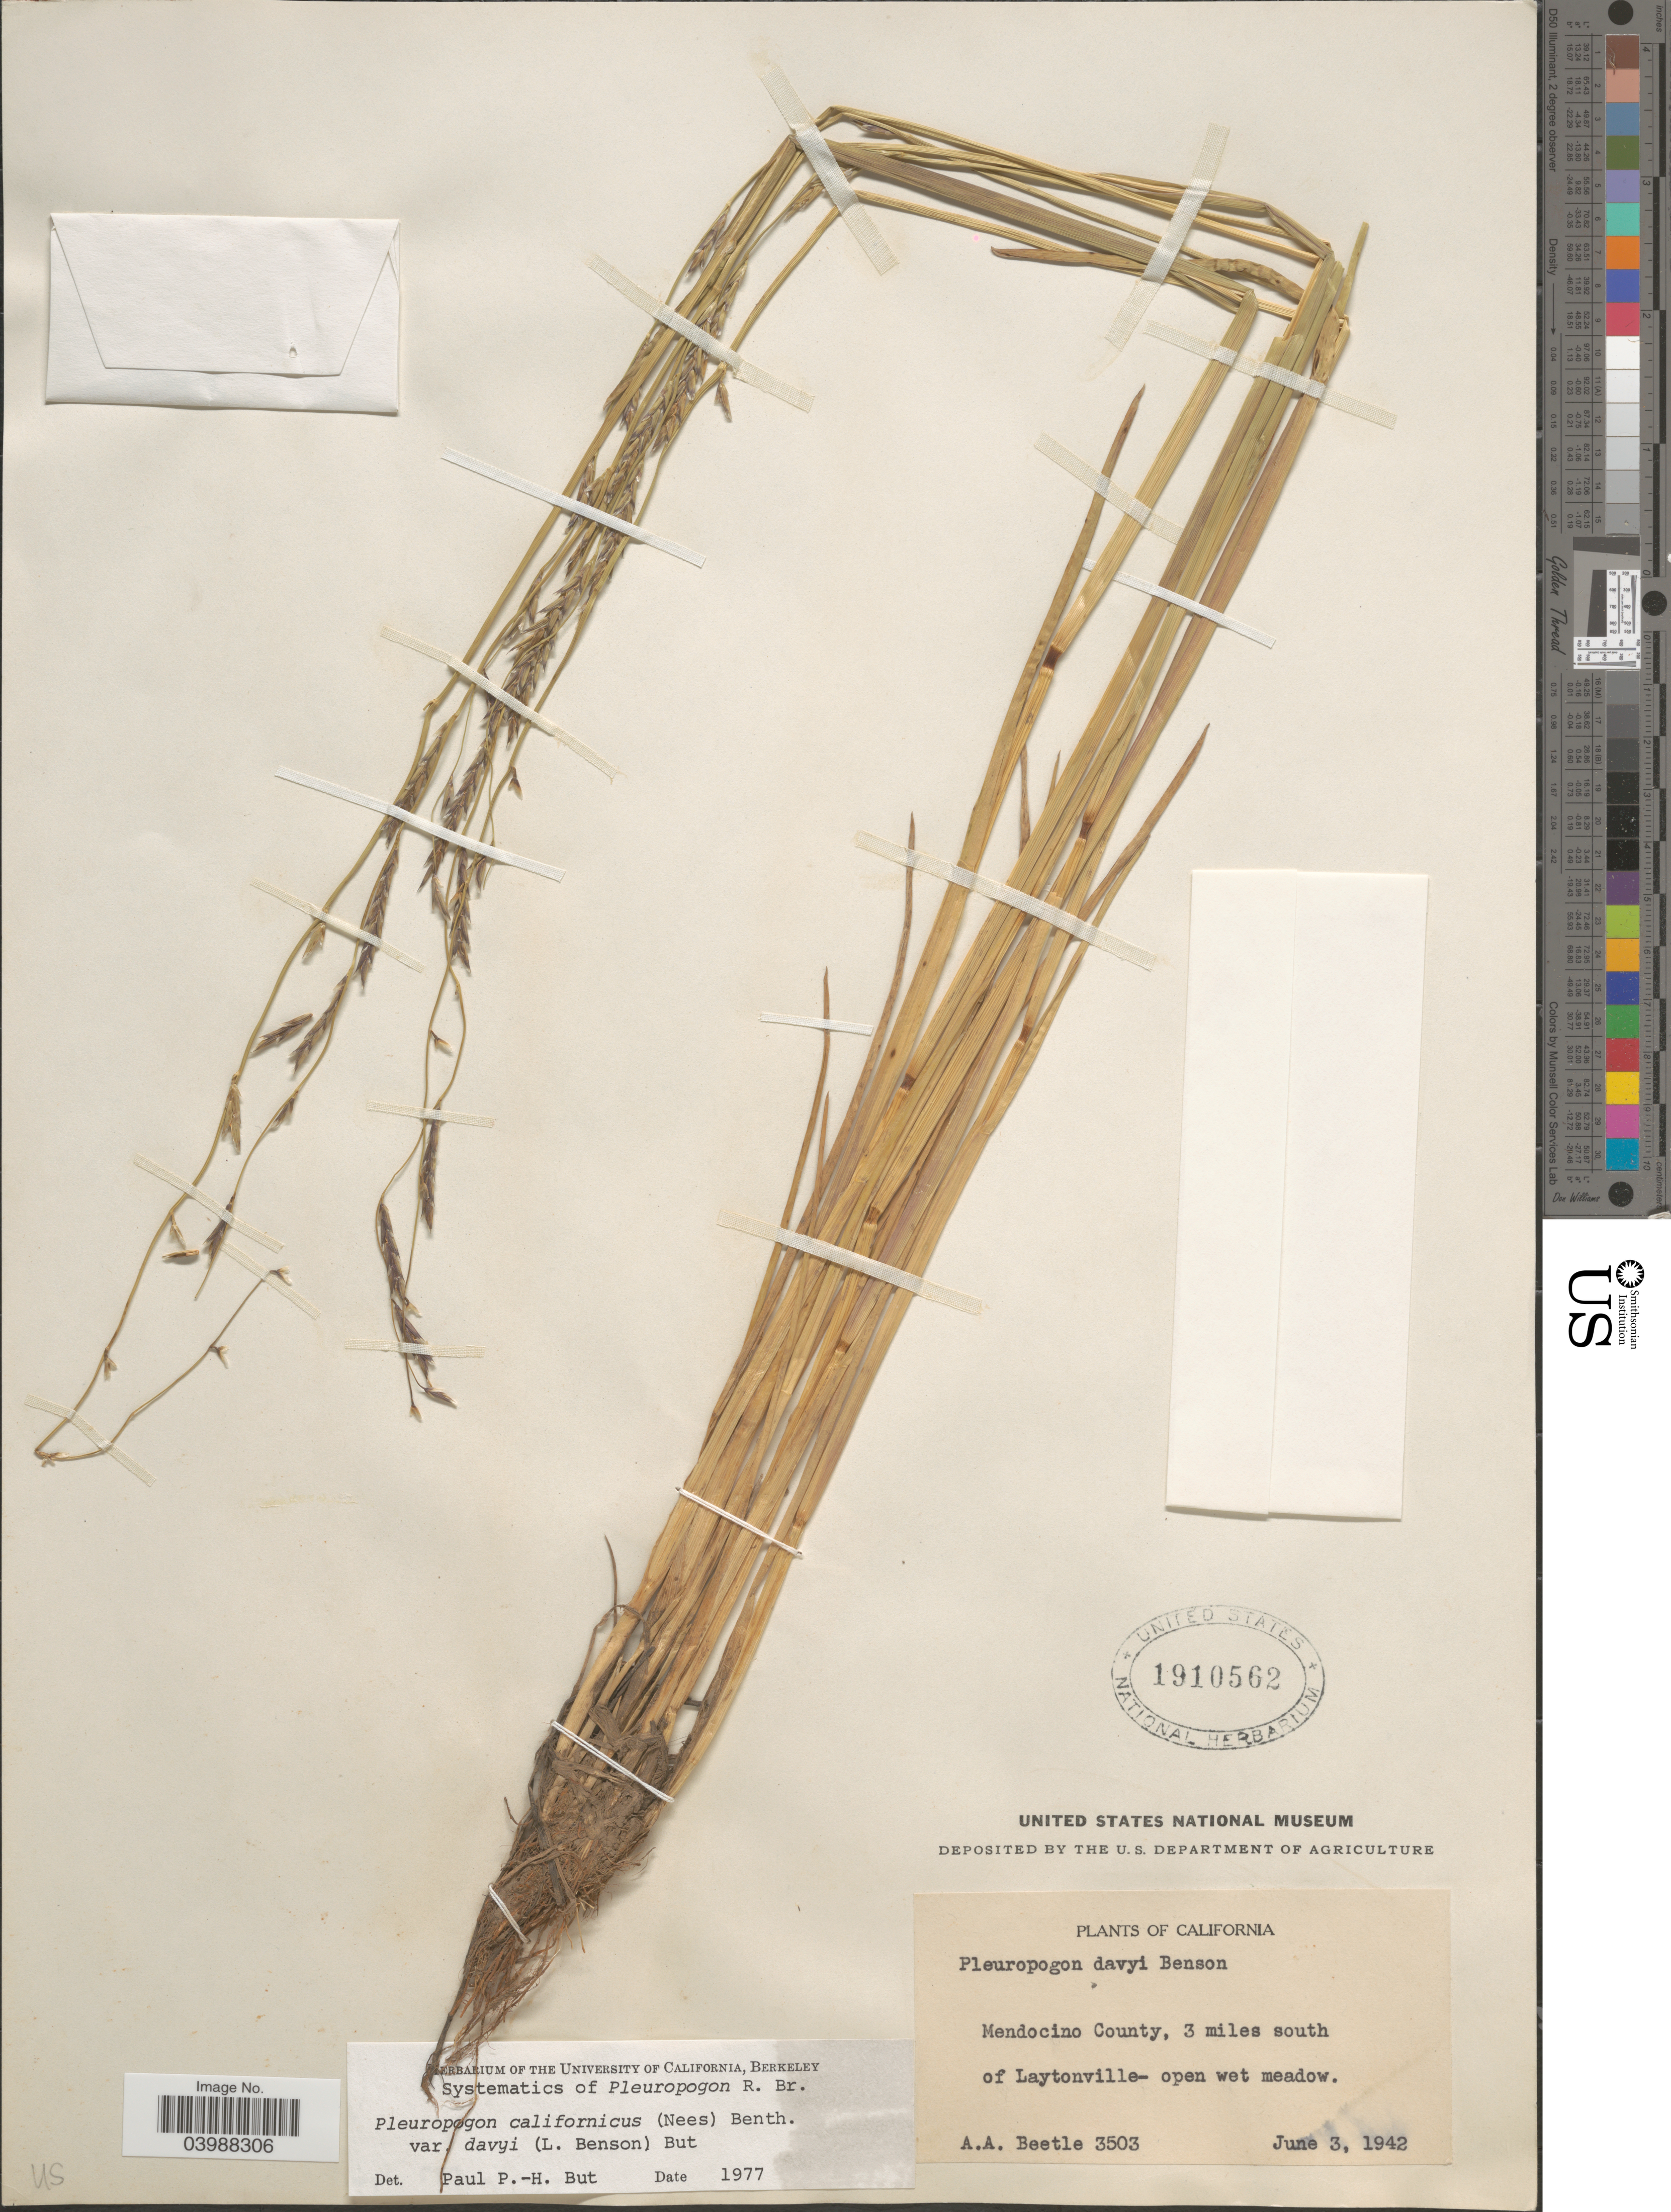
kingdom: Plantae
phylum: Tracheophyta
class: Liliopsida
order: Poales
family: Poaceae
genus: Pleuropogon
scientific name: Pleuropogon californicus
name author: (Nees) Benth. ex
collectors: A. A. Beetle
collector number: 3503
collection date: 1942-06-03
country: United States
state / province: California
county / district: Mendocino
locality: Mendocino County, 3 miles south of Laytonville - open wet meadow.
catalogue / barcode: US 1910562